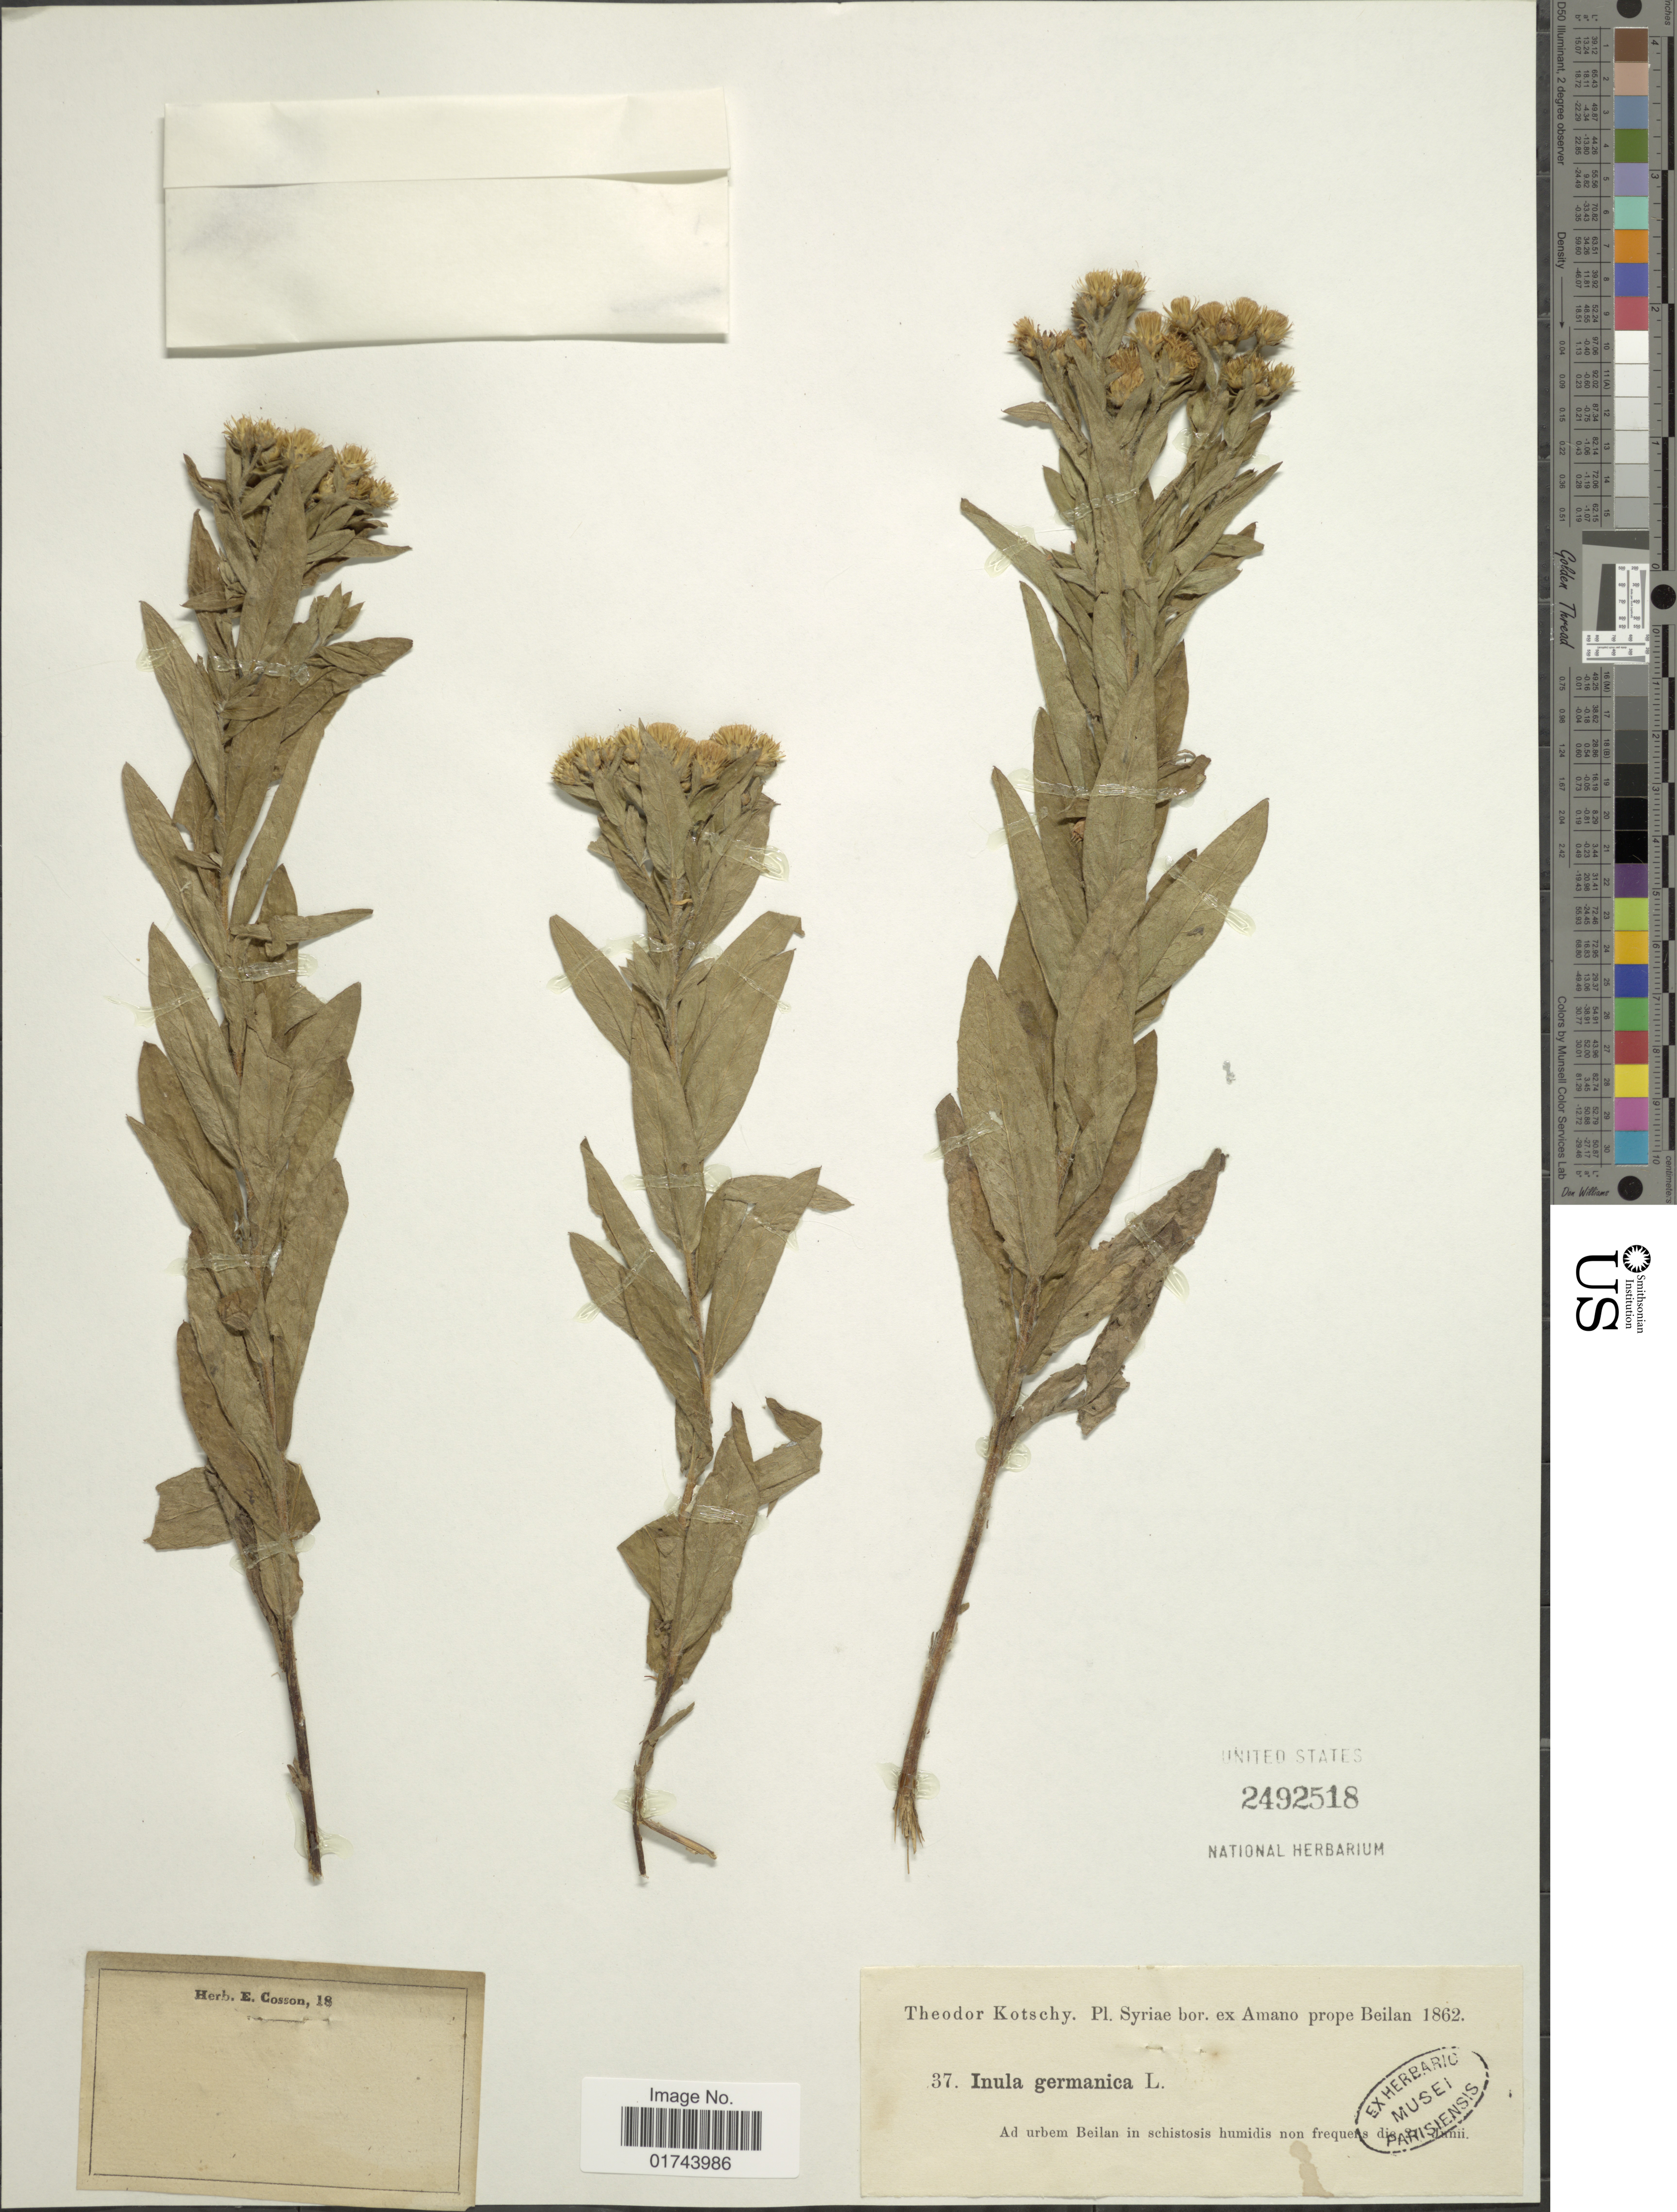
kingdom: Plantae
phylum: Tracheophyta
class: Magnoliopsida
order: Asterales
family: Asteraceae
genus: Inula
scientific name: Inula germanica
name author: L.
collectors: K. G. Kotschy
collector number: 37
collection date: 1862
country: Syria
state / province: Halab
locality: Ad urbem Beilan in schistosis humidis non frequens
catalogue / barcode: US 2492518